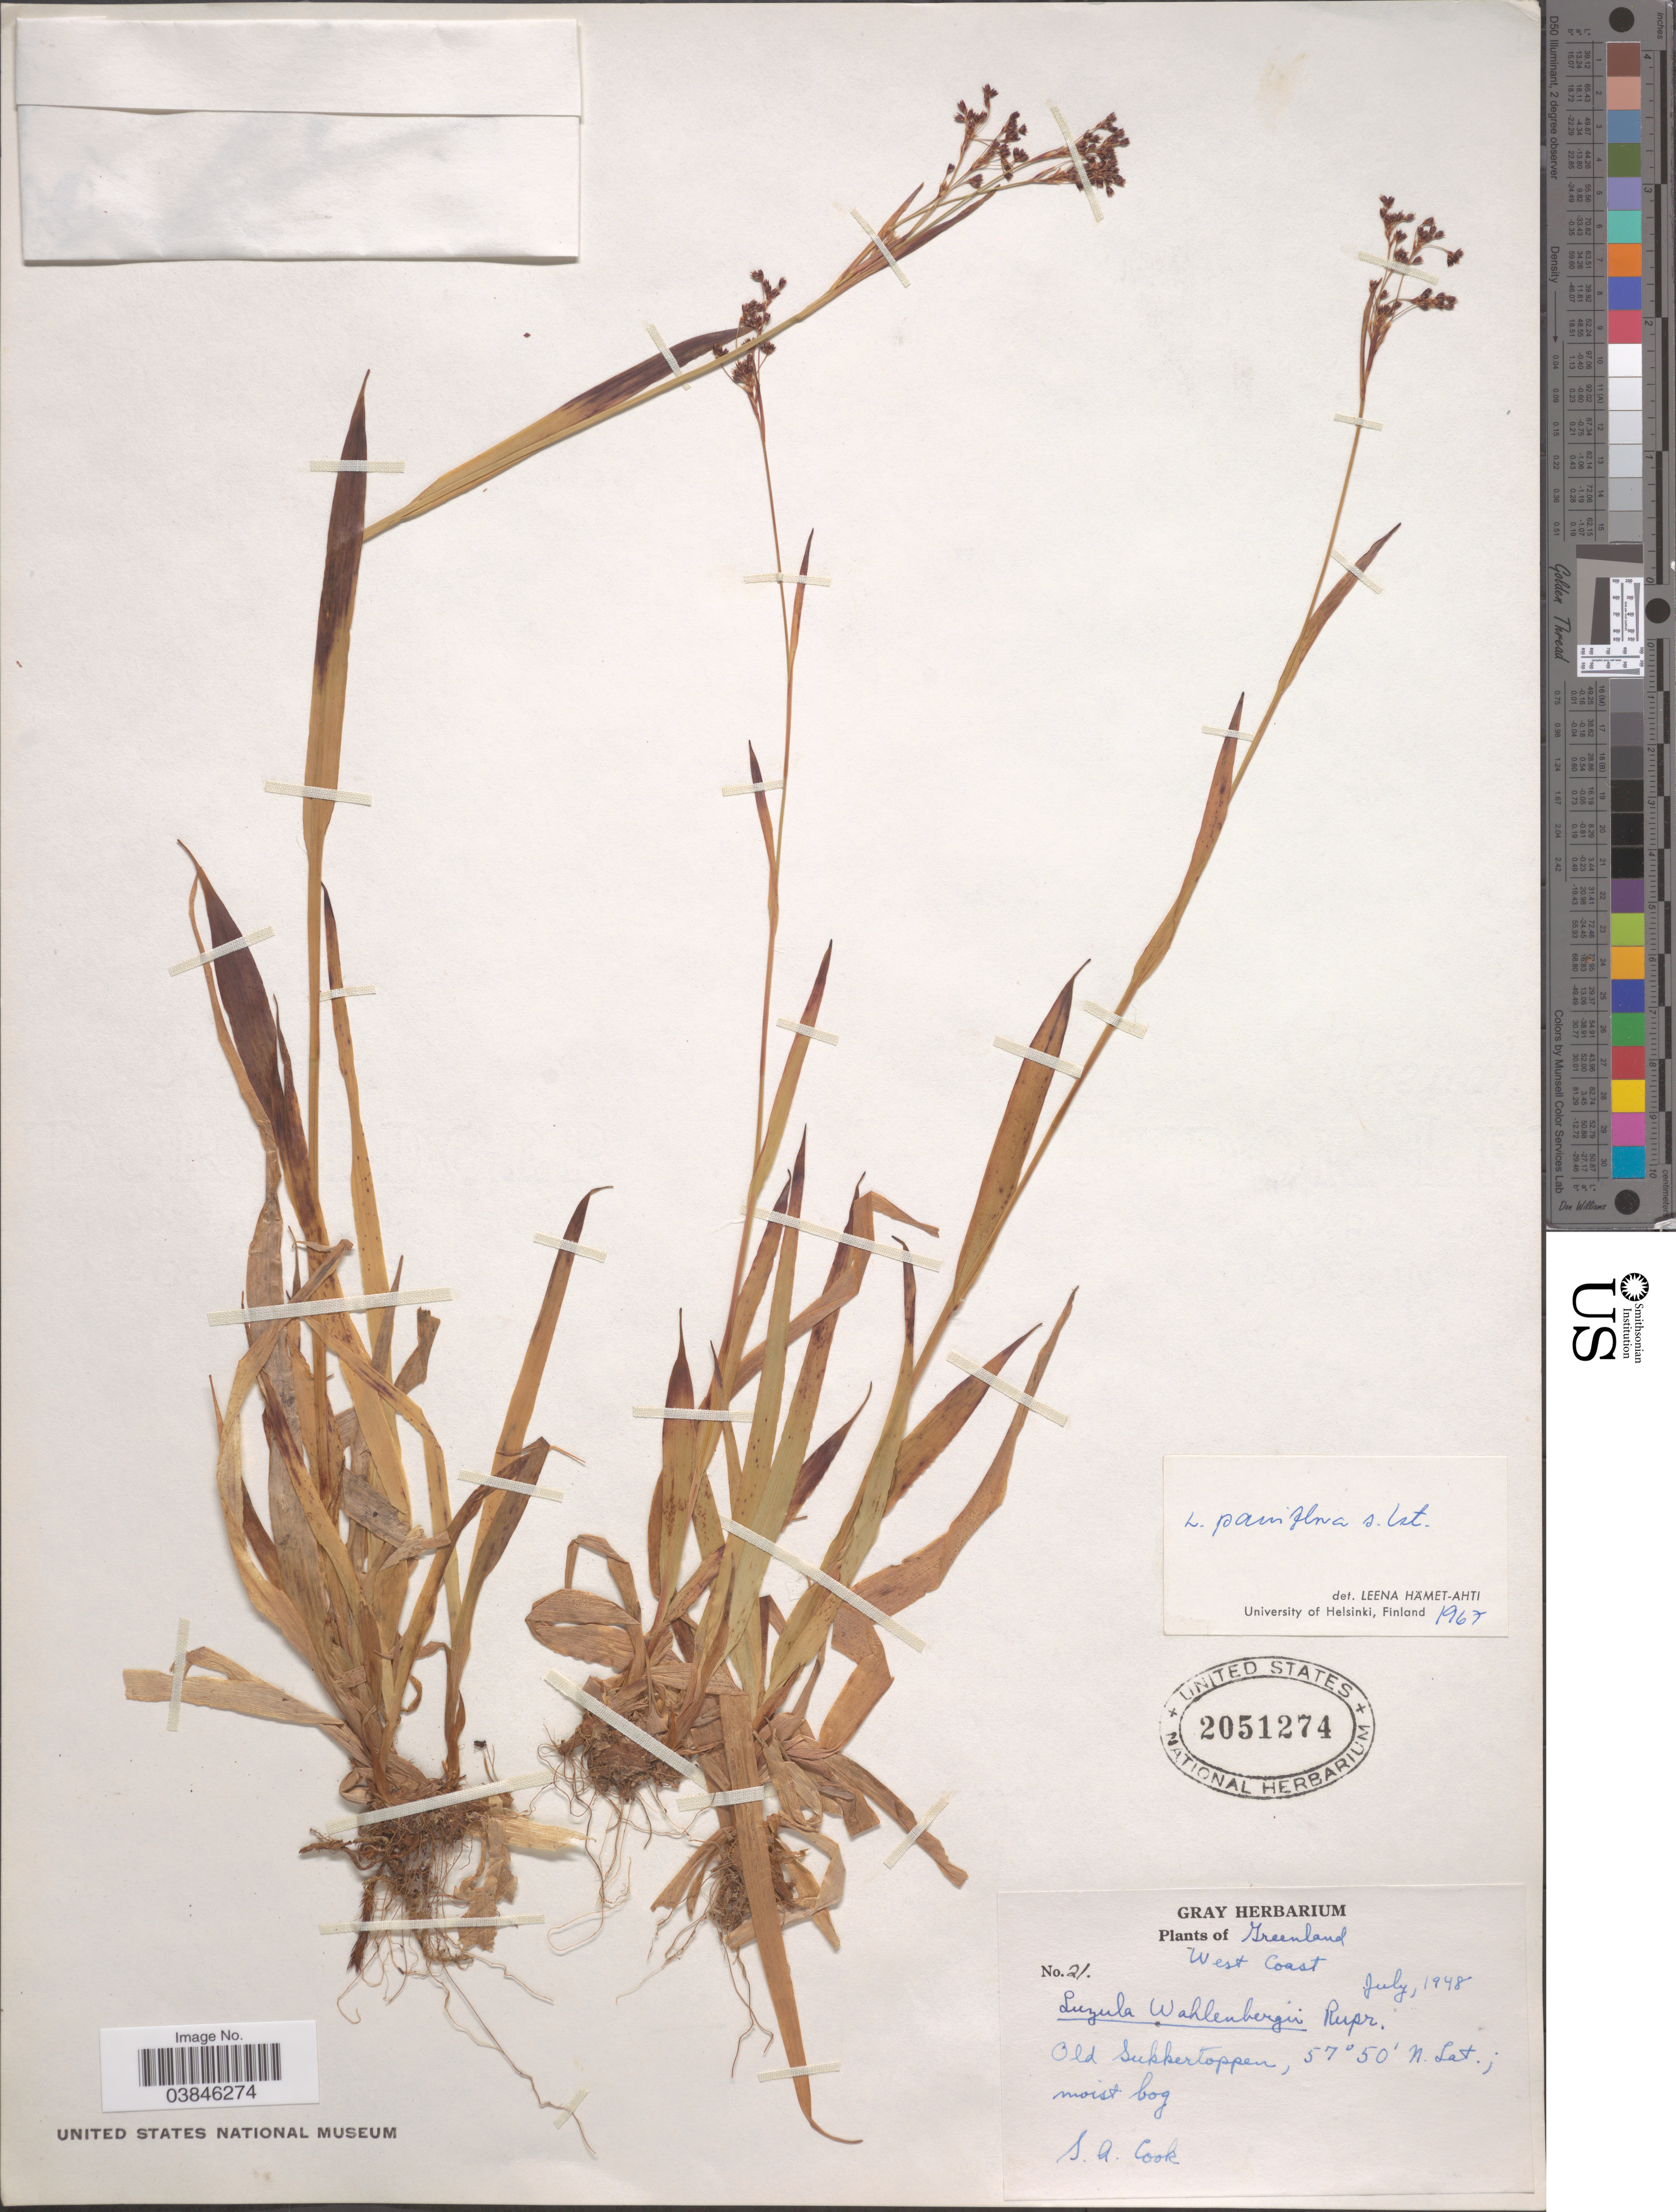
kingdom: Plantae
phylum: Tracheophyta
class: Liliopsida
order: Poales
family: Juncaceae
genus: Luzula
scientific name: Luzula parviflora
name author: (Ehrh.) Desv.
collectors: S. A. Cook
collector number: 21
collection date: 1948-07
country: Greenland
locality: West Coast. Old Sukkertoppen.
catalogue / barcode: US 2051274